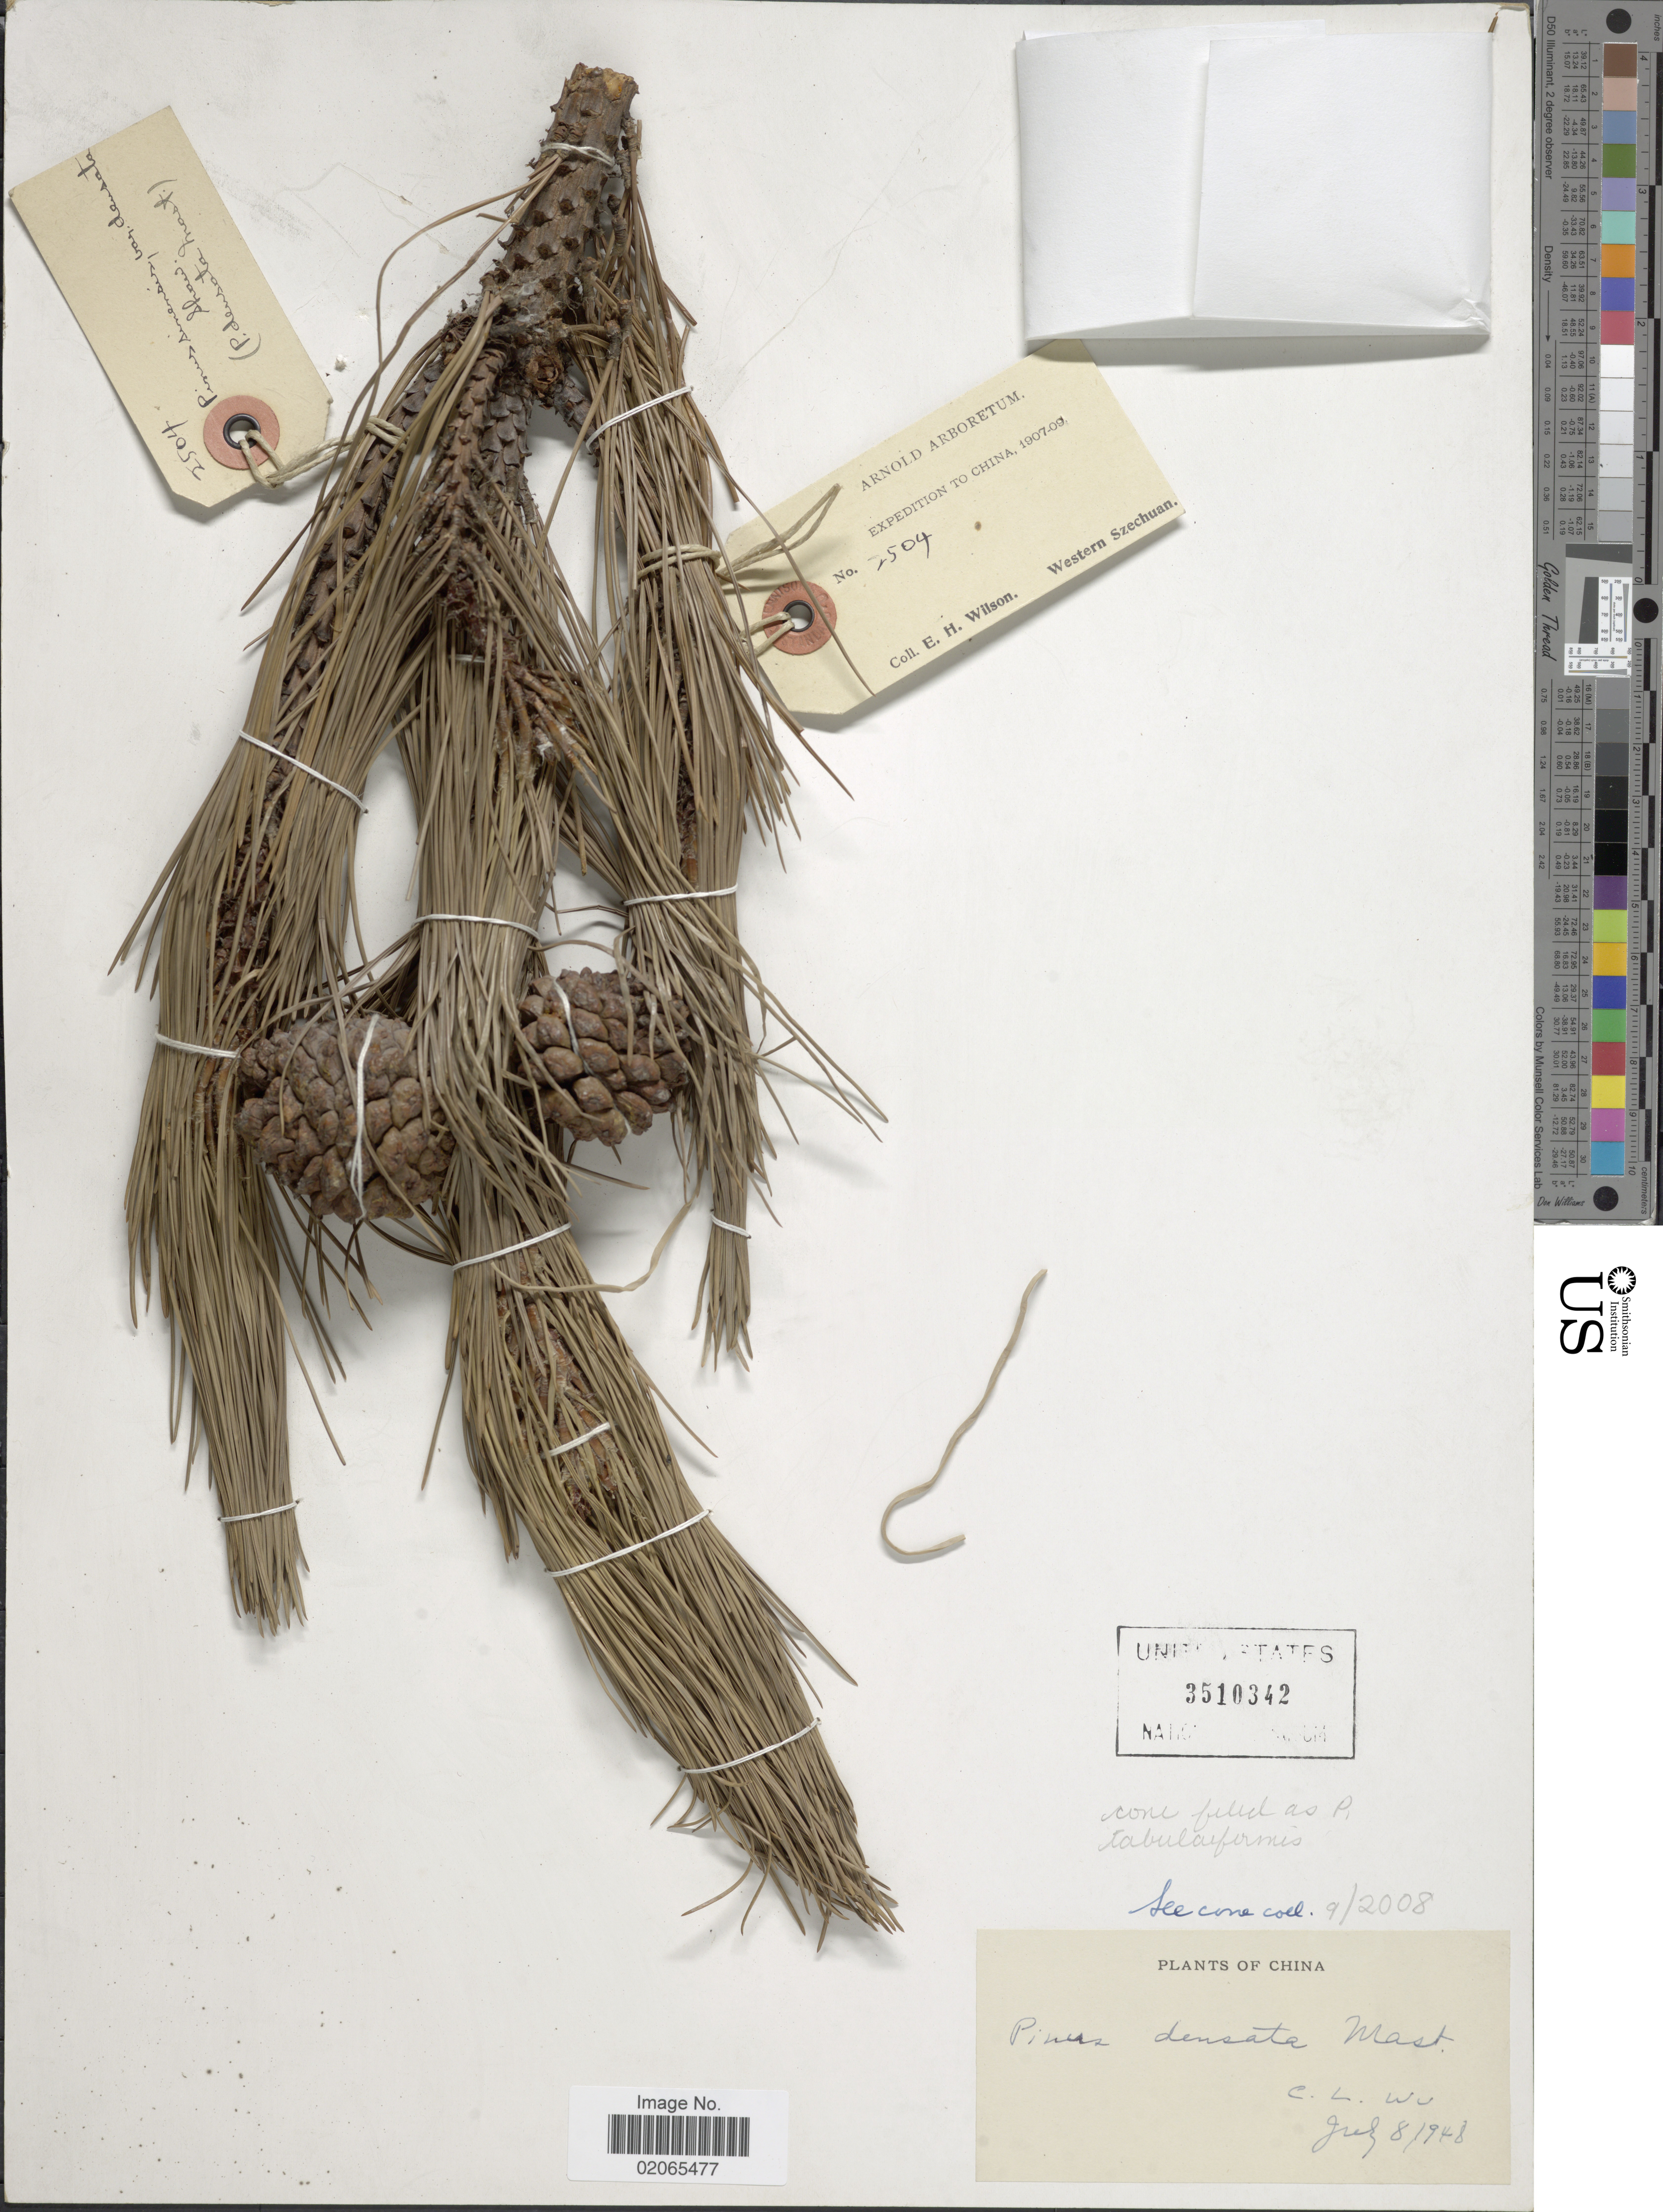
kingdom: Plantae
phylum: Tracheophyta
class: Pinopsida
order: Pinales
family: Pinaceae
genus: Pinus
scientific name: Pinus densata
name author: Mast.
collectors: E. Wilson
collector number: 2504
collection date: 1907/1909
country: China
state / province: Sichuan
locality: Western Szechuan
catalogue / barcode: US 3510342